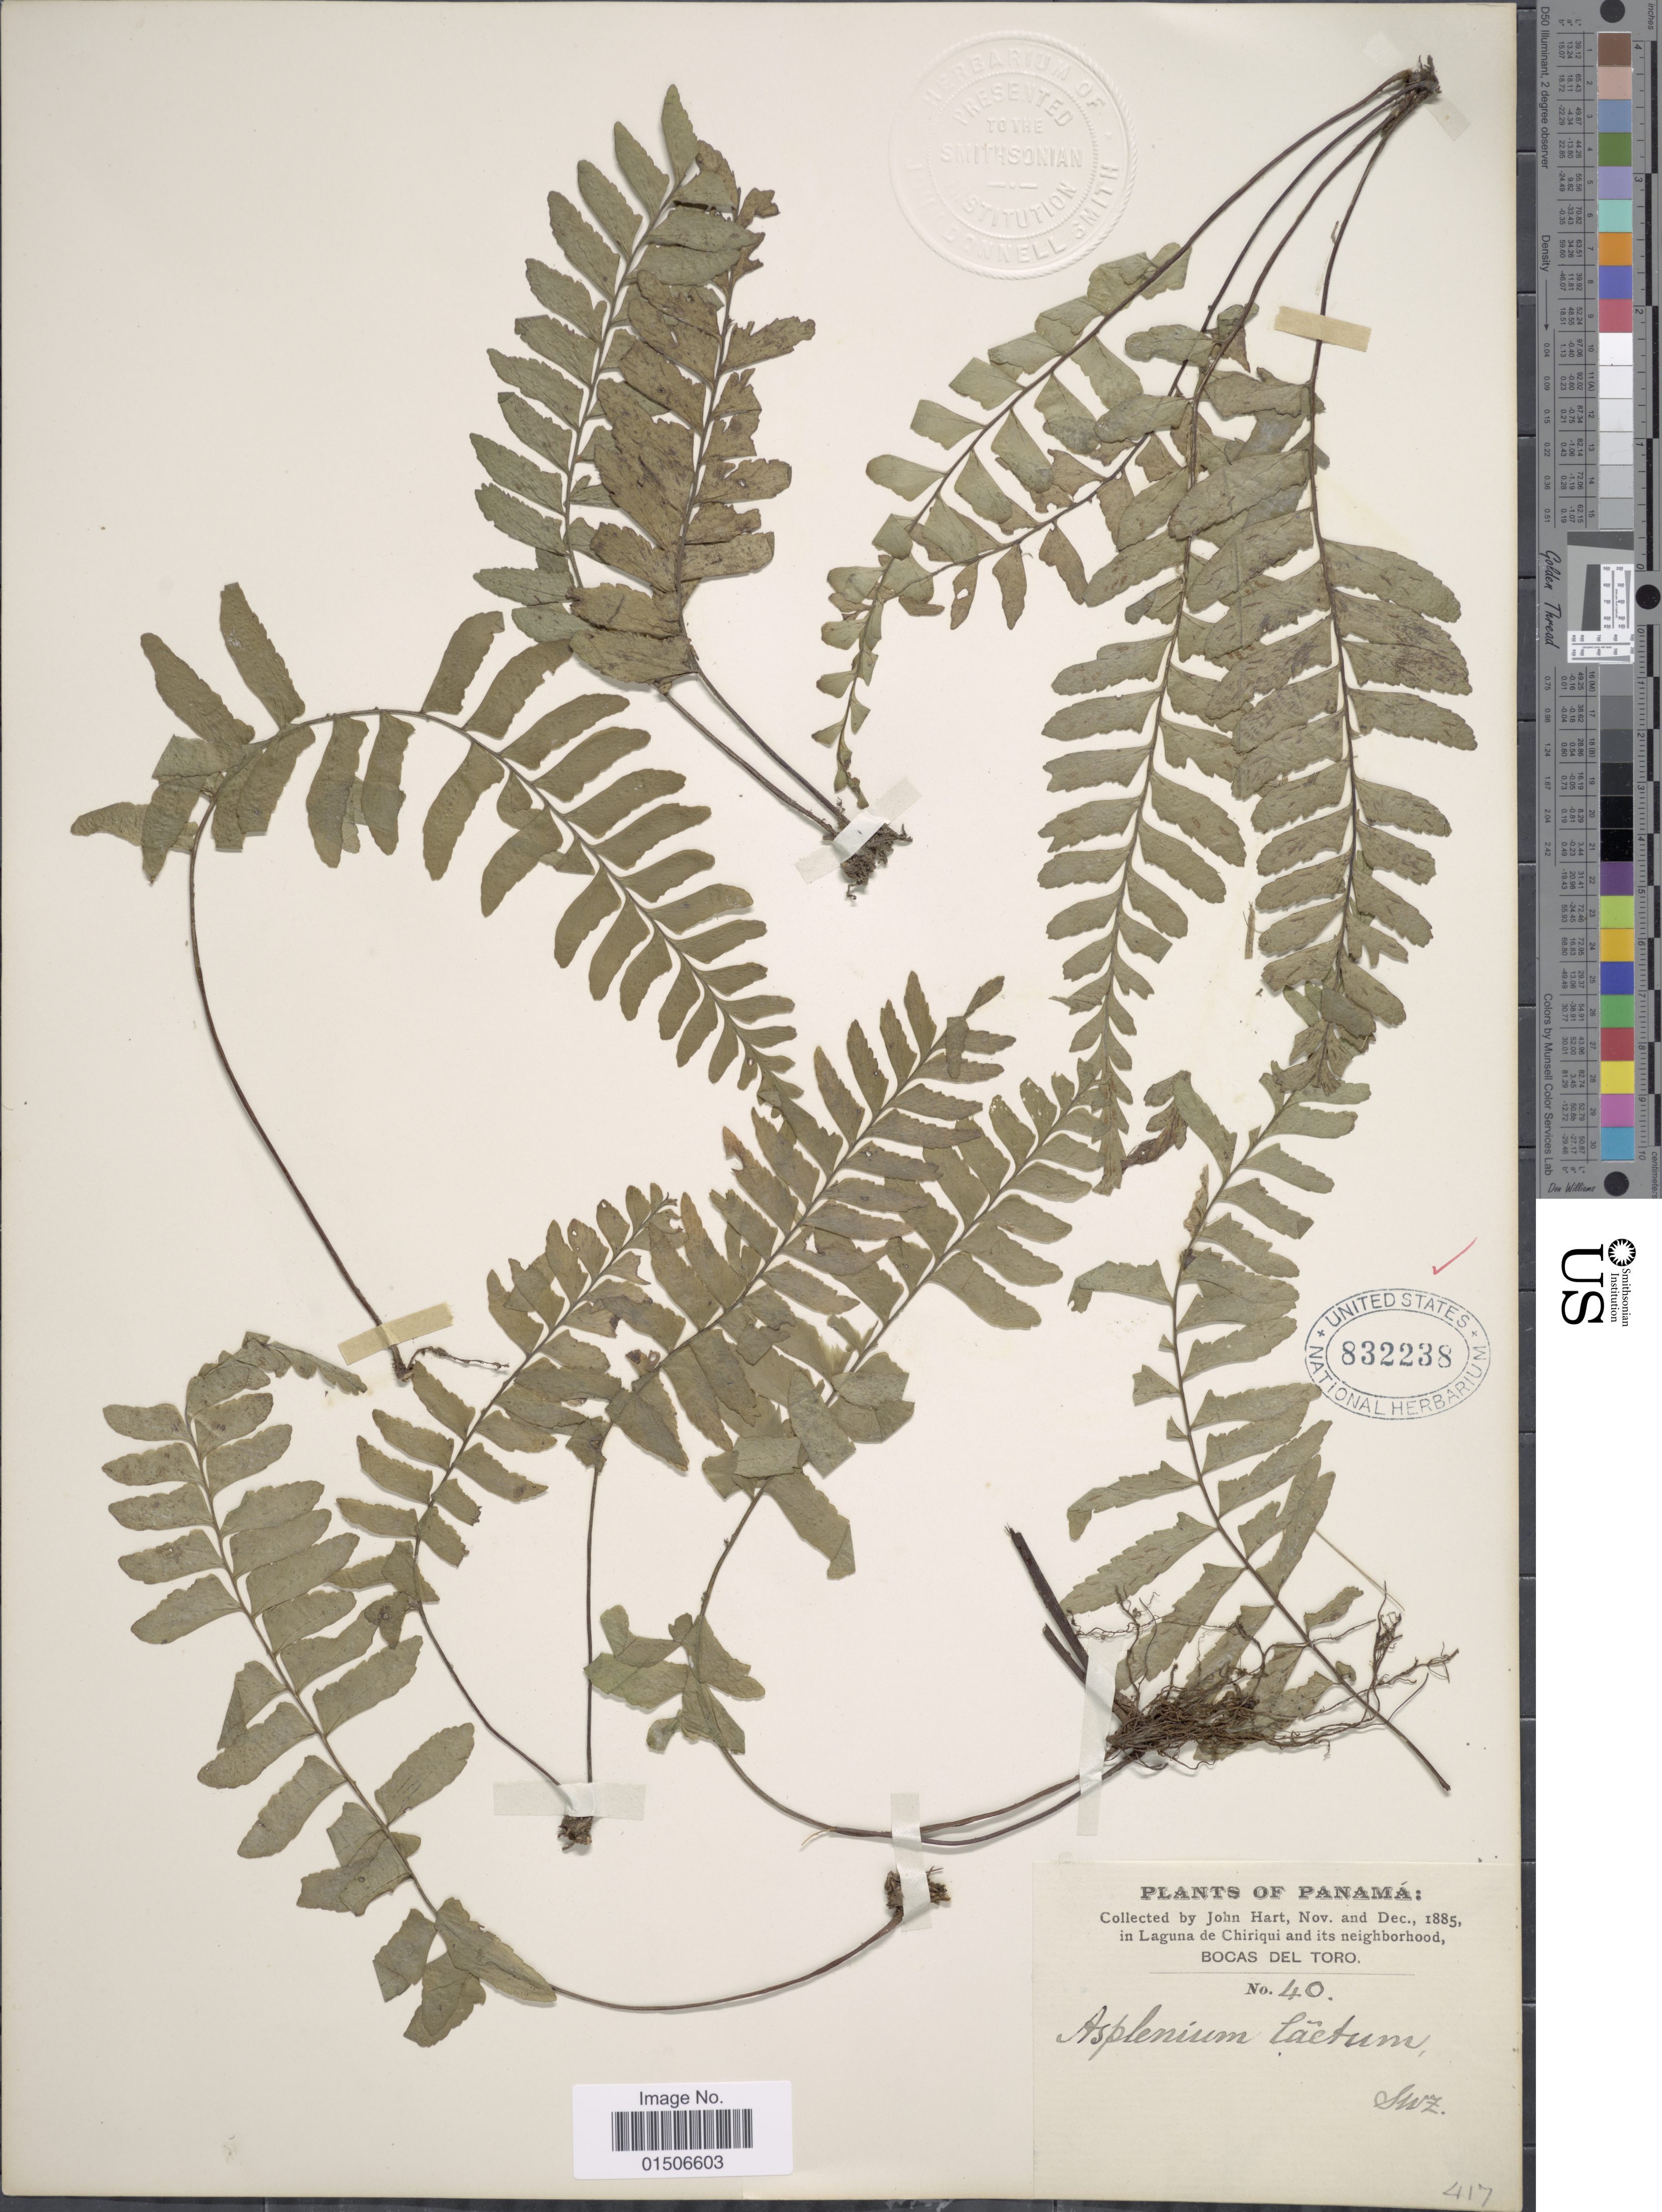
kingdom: Plantae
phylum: Tracheophyta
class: Polypodiopsida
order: Polypodiales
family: Aspleniaceae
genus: Asplenium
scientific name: Asplenium laetum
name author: Sw.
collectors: J. H. Hart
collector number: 40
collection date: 1885-11/1885-12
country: Panama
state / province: Bocas del Toro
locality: In Laguna de Chiriqui and its neighbordhood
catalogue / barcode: US 832238